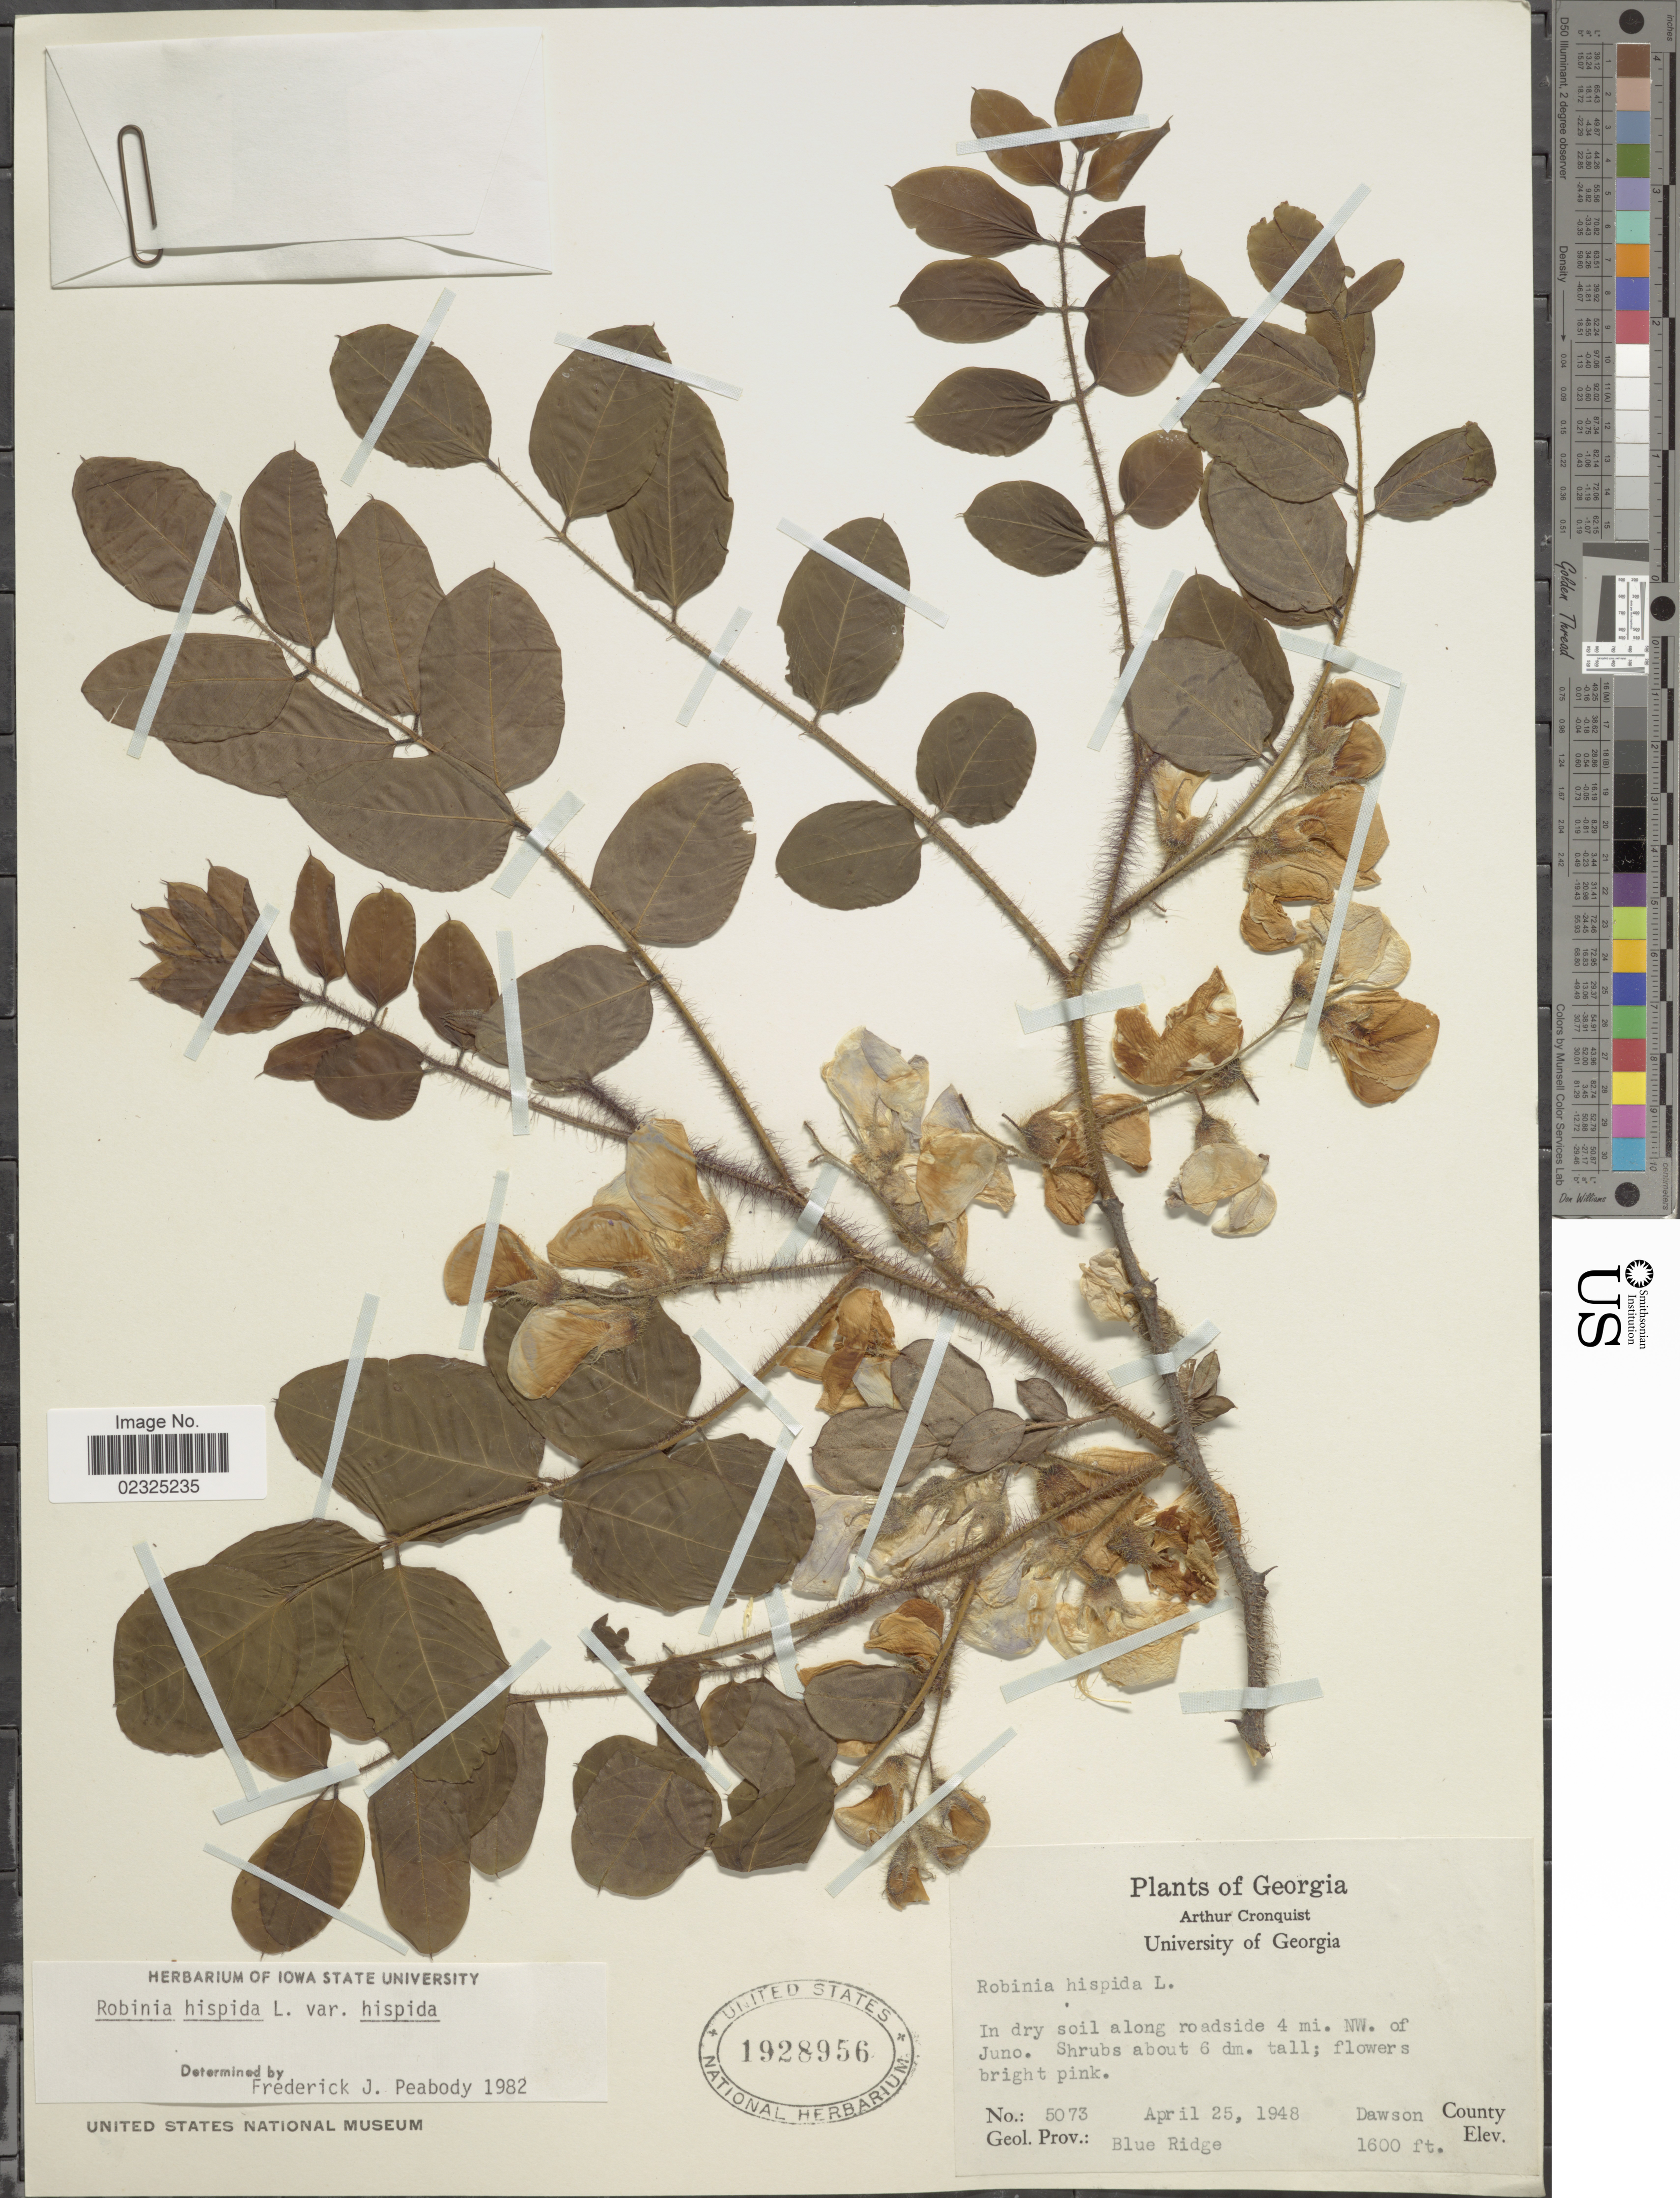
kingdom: Plantae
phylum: Tracheophyta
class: Magnoliopsida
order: Fabales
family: Fabaceae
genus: Robinia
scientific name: Robinia hispida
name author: L.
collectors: A. J. Cronquist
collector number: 5073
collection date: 1948-04-25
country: United States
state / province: Georgia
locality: In dry soil alongroadside, 4 mi. NW. of Juno, Dawson County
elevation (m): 488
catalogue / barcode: US 1928956